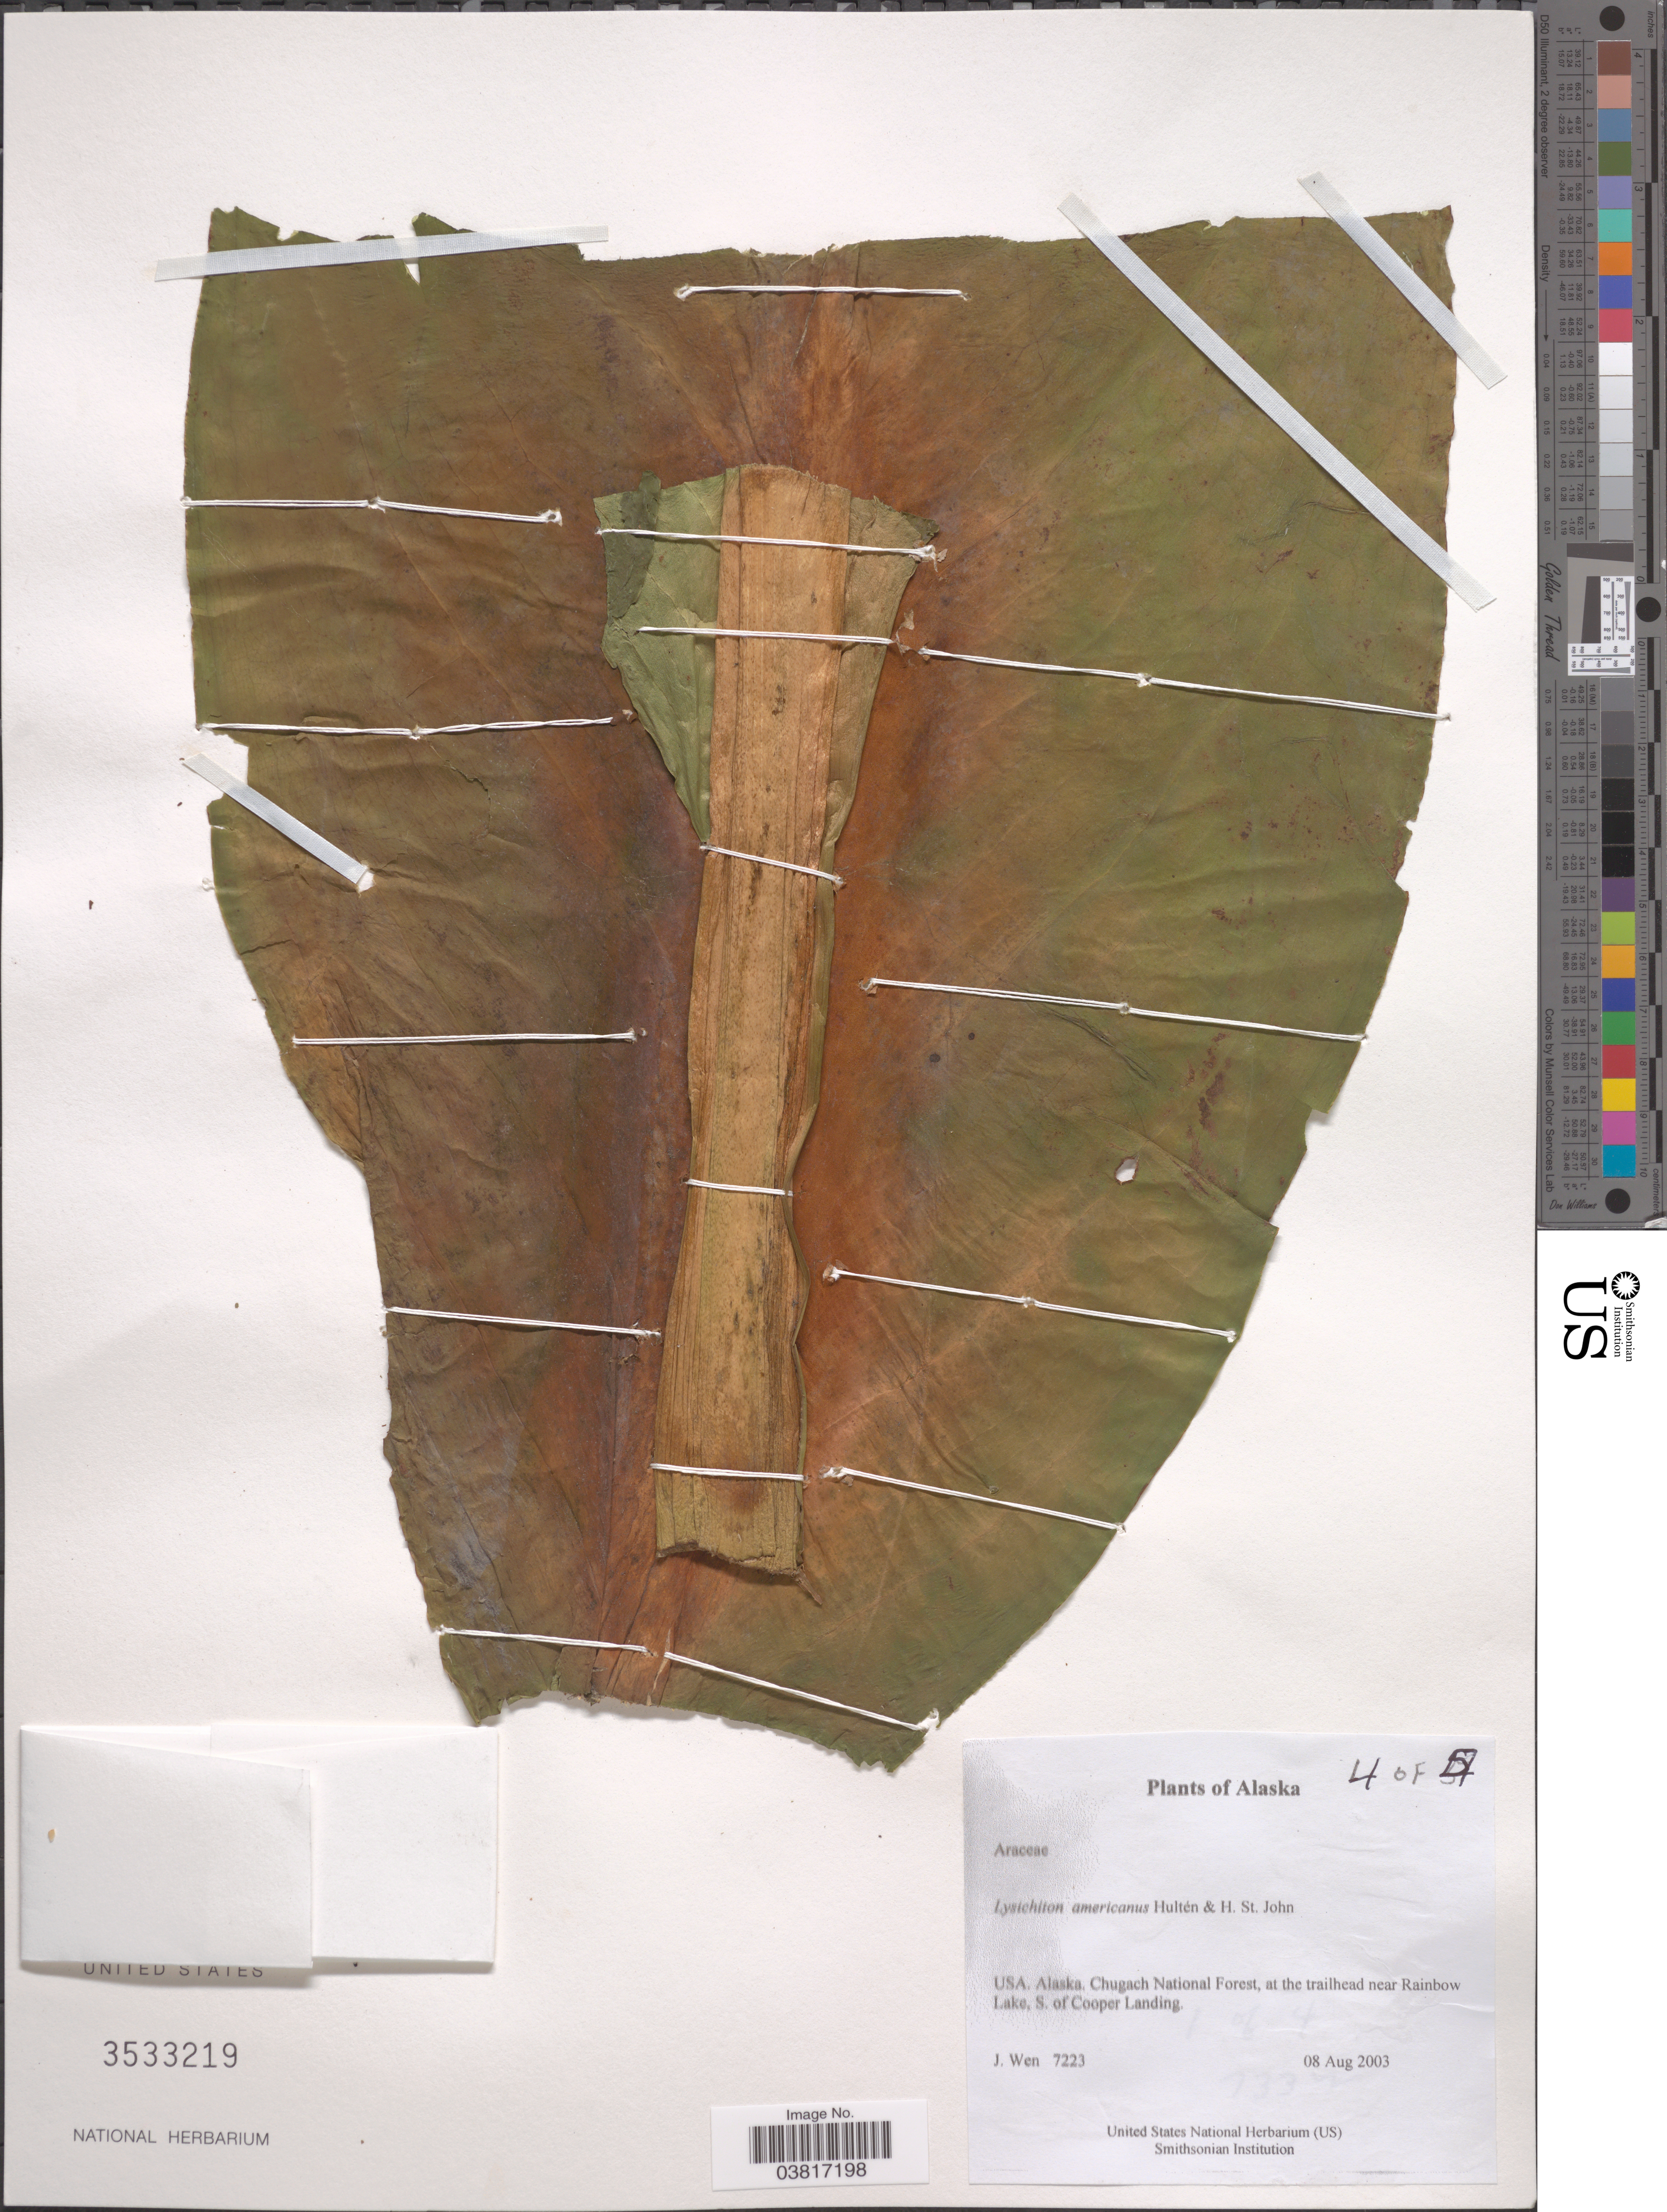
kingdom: Plantae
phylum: Tracheophyta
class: Liliopsida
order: Alismatales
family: Araceae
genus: Lysichiton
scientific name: Lysichiton americanus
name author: Hultén & H. St. John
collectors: J. Wen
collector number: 7223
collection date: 2003-08-08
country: United States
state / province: Alaska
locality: Chugach National Forest, at the trailhead near Rainbow Lake, S. of Cooper Landing.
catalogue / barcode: US 3533219